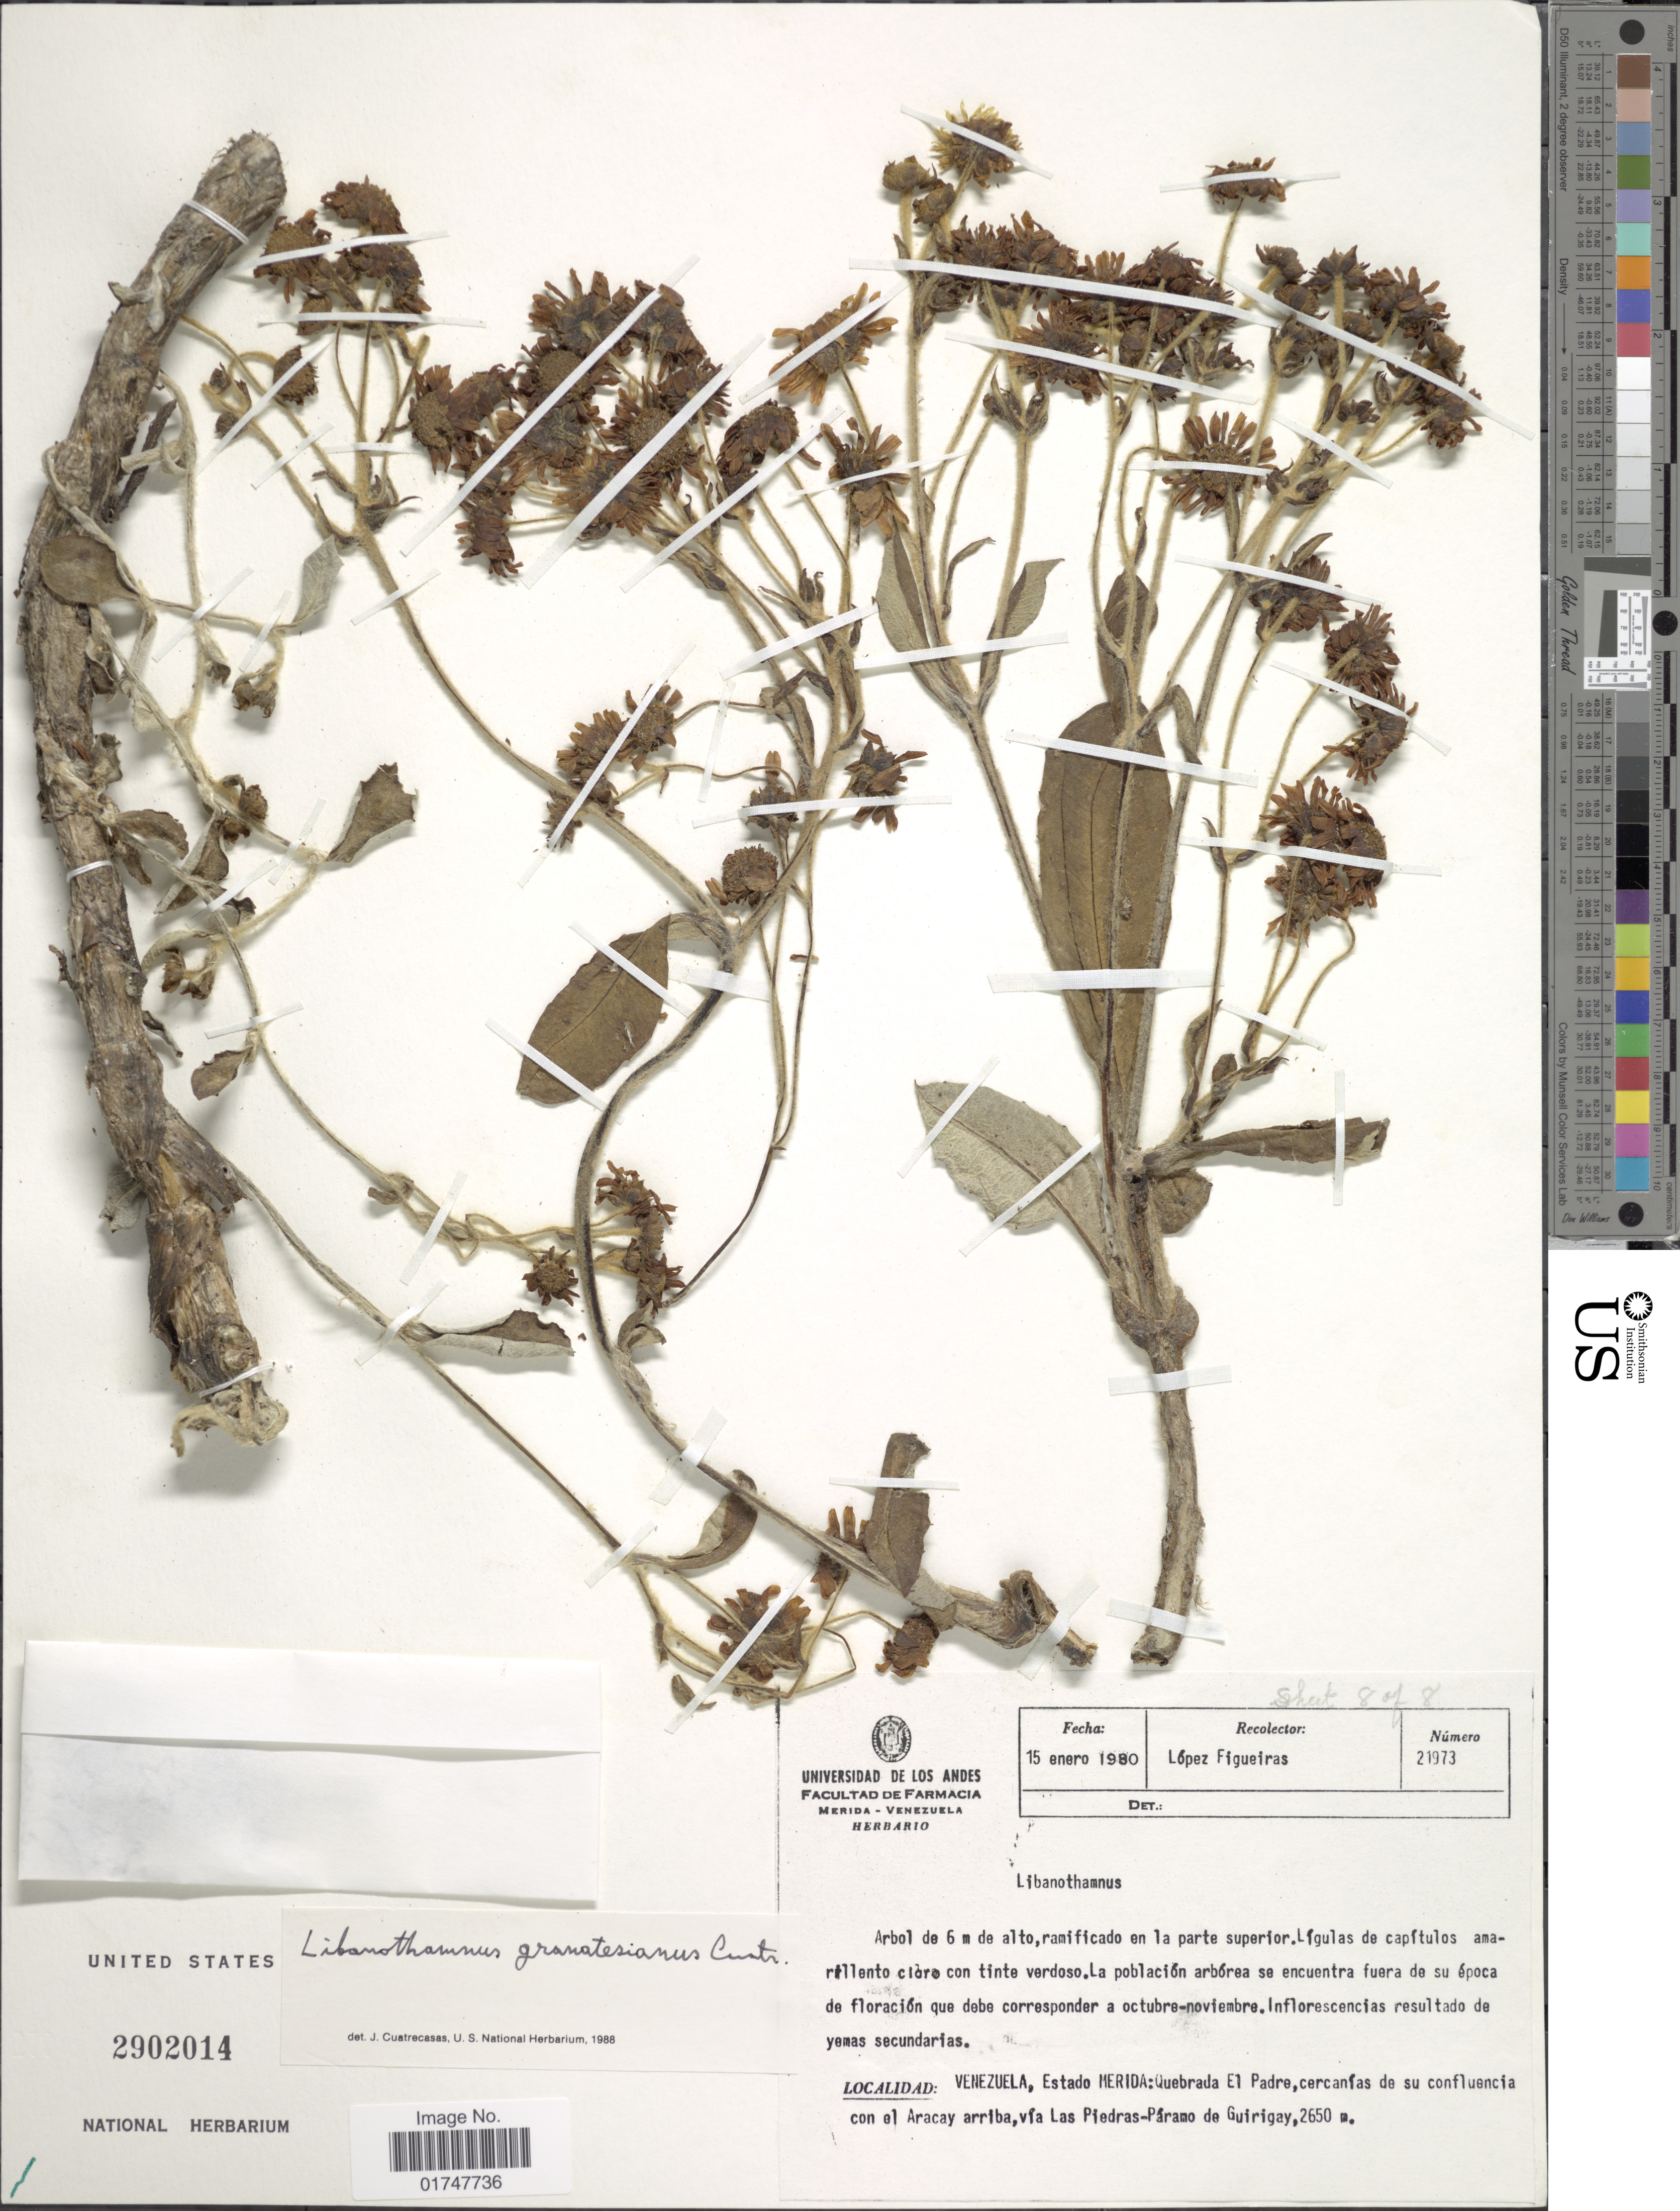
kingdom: Plantae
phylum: Tracheophyta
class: Magnoliopsida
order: Asterales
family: Asteraceae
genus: Libanothamnus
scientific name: Libanothamnus banksiaefolius subsp. granatesianus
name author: (Cuatrec.) Cuatrec.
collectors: F. López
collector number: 21973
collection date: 1980-01-15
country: Venezuela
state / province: Mérida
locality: Quebrada El Padre, cercanías de su confluencia con el Aracay Arriba, vía Las Piedras-Páramo de Guirigay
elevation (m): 2650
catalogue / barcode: US 2902014